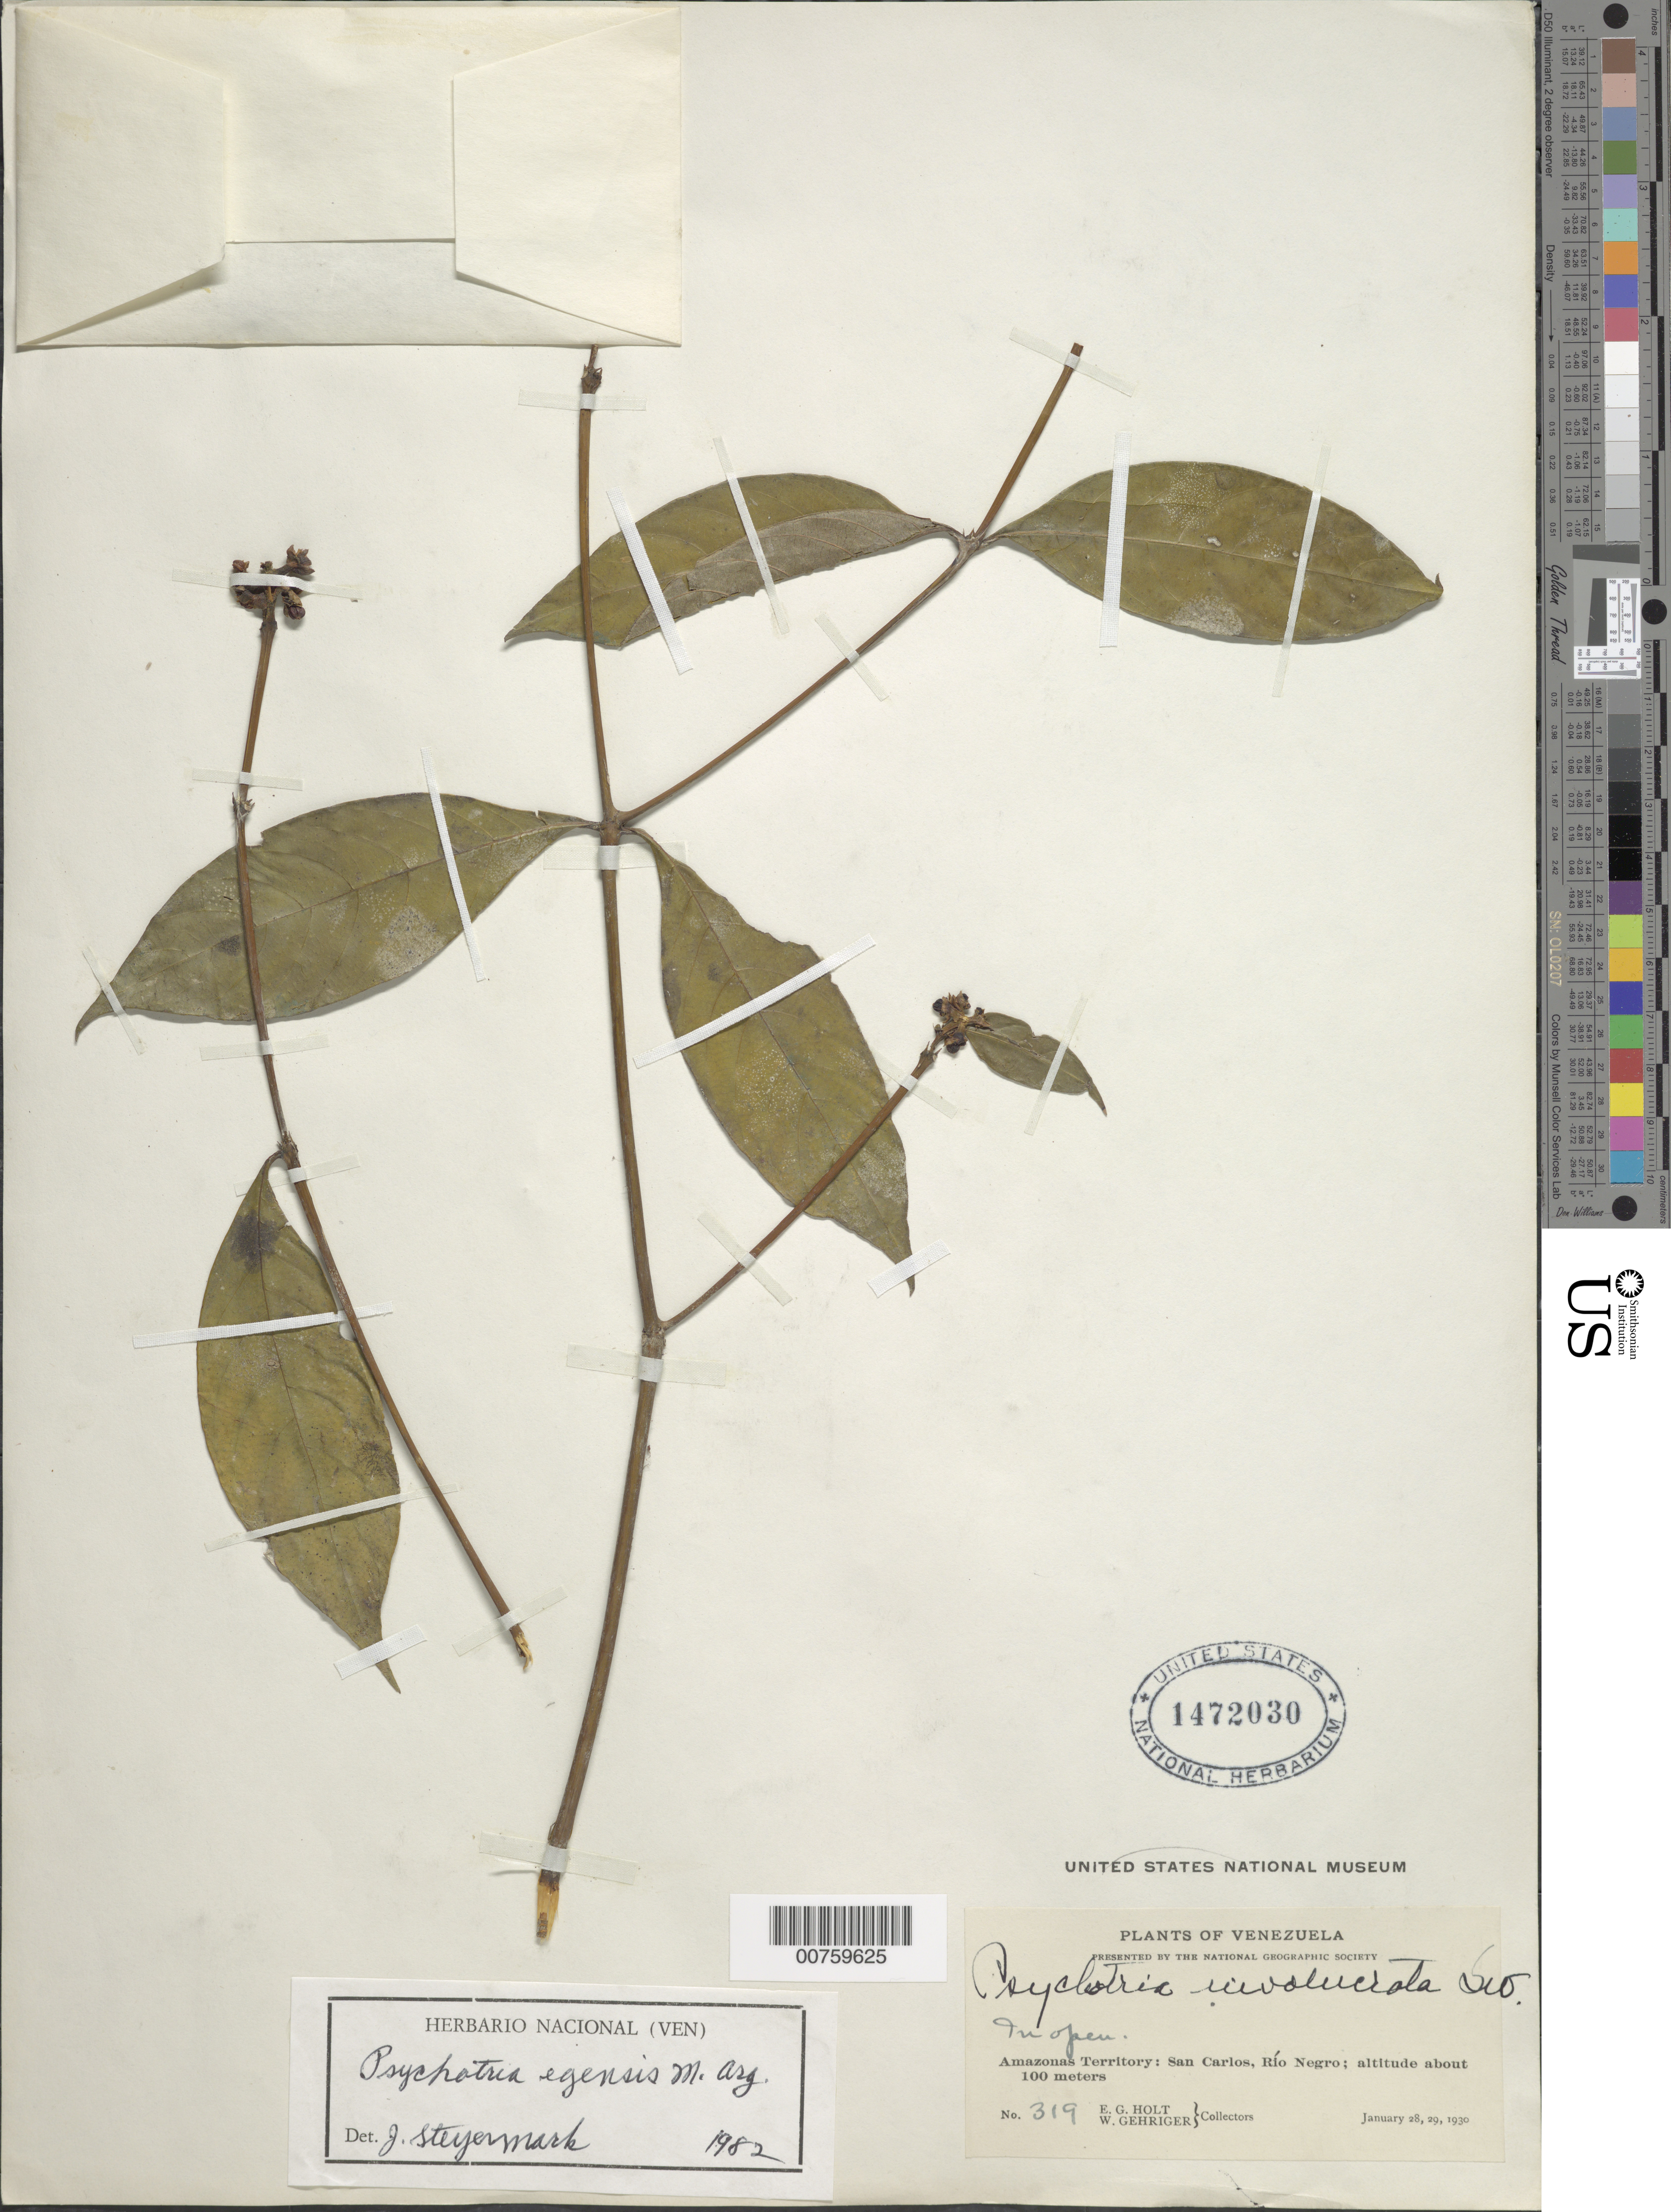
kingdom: Plantae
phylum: Tracheophyta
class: Magnoliopsida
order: Gentianales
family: Rubiaceae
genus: Psychotria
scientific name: Psychotria egensis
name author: Müll. Arg.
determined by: Steyermark, Julian A., (VEN)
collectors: E. Holt & W. Gehriger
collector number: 319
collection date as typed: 28-Jan-30 to 29-Jan-30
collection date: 1930-01-28/1930-01-29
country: Venezuela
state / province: Amazonas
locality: San Carlos de Río Negro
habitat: In open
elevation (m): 100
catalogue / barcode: US 1472030